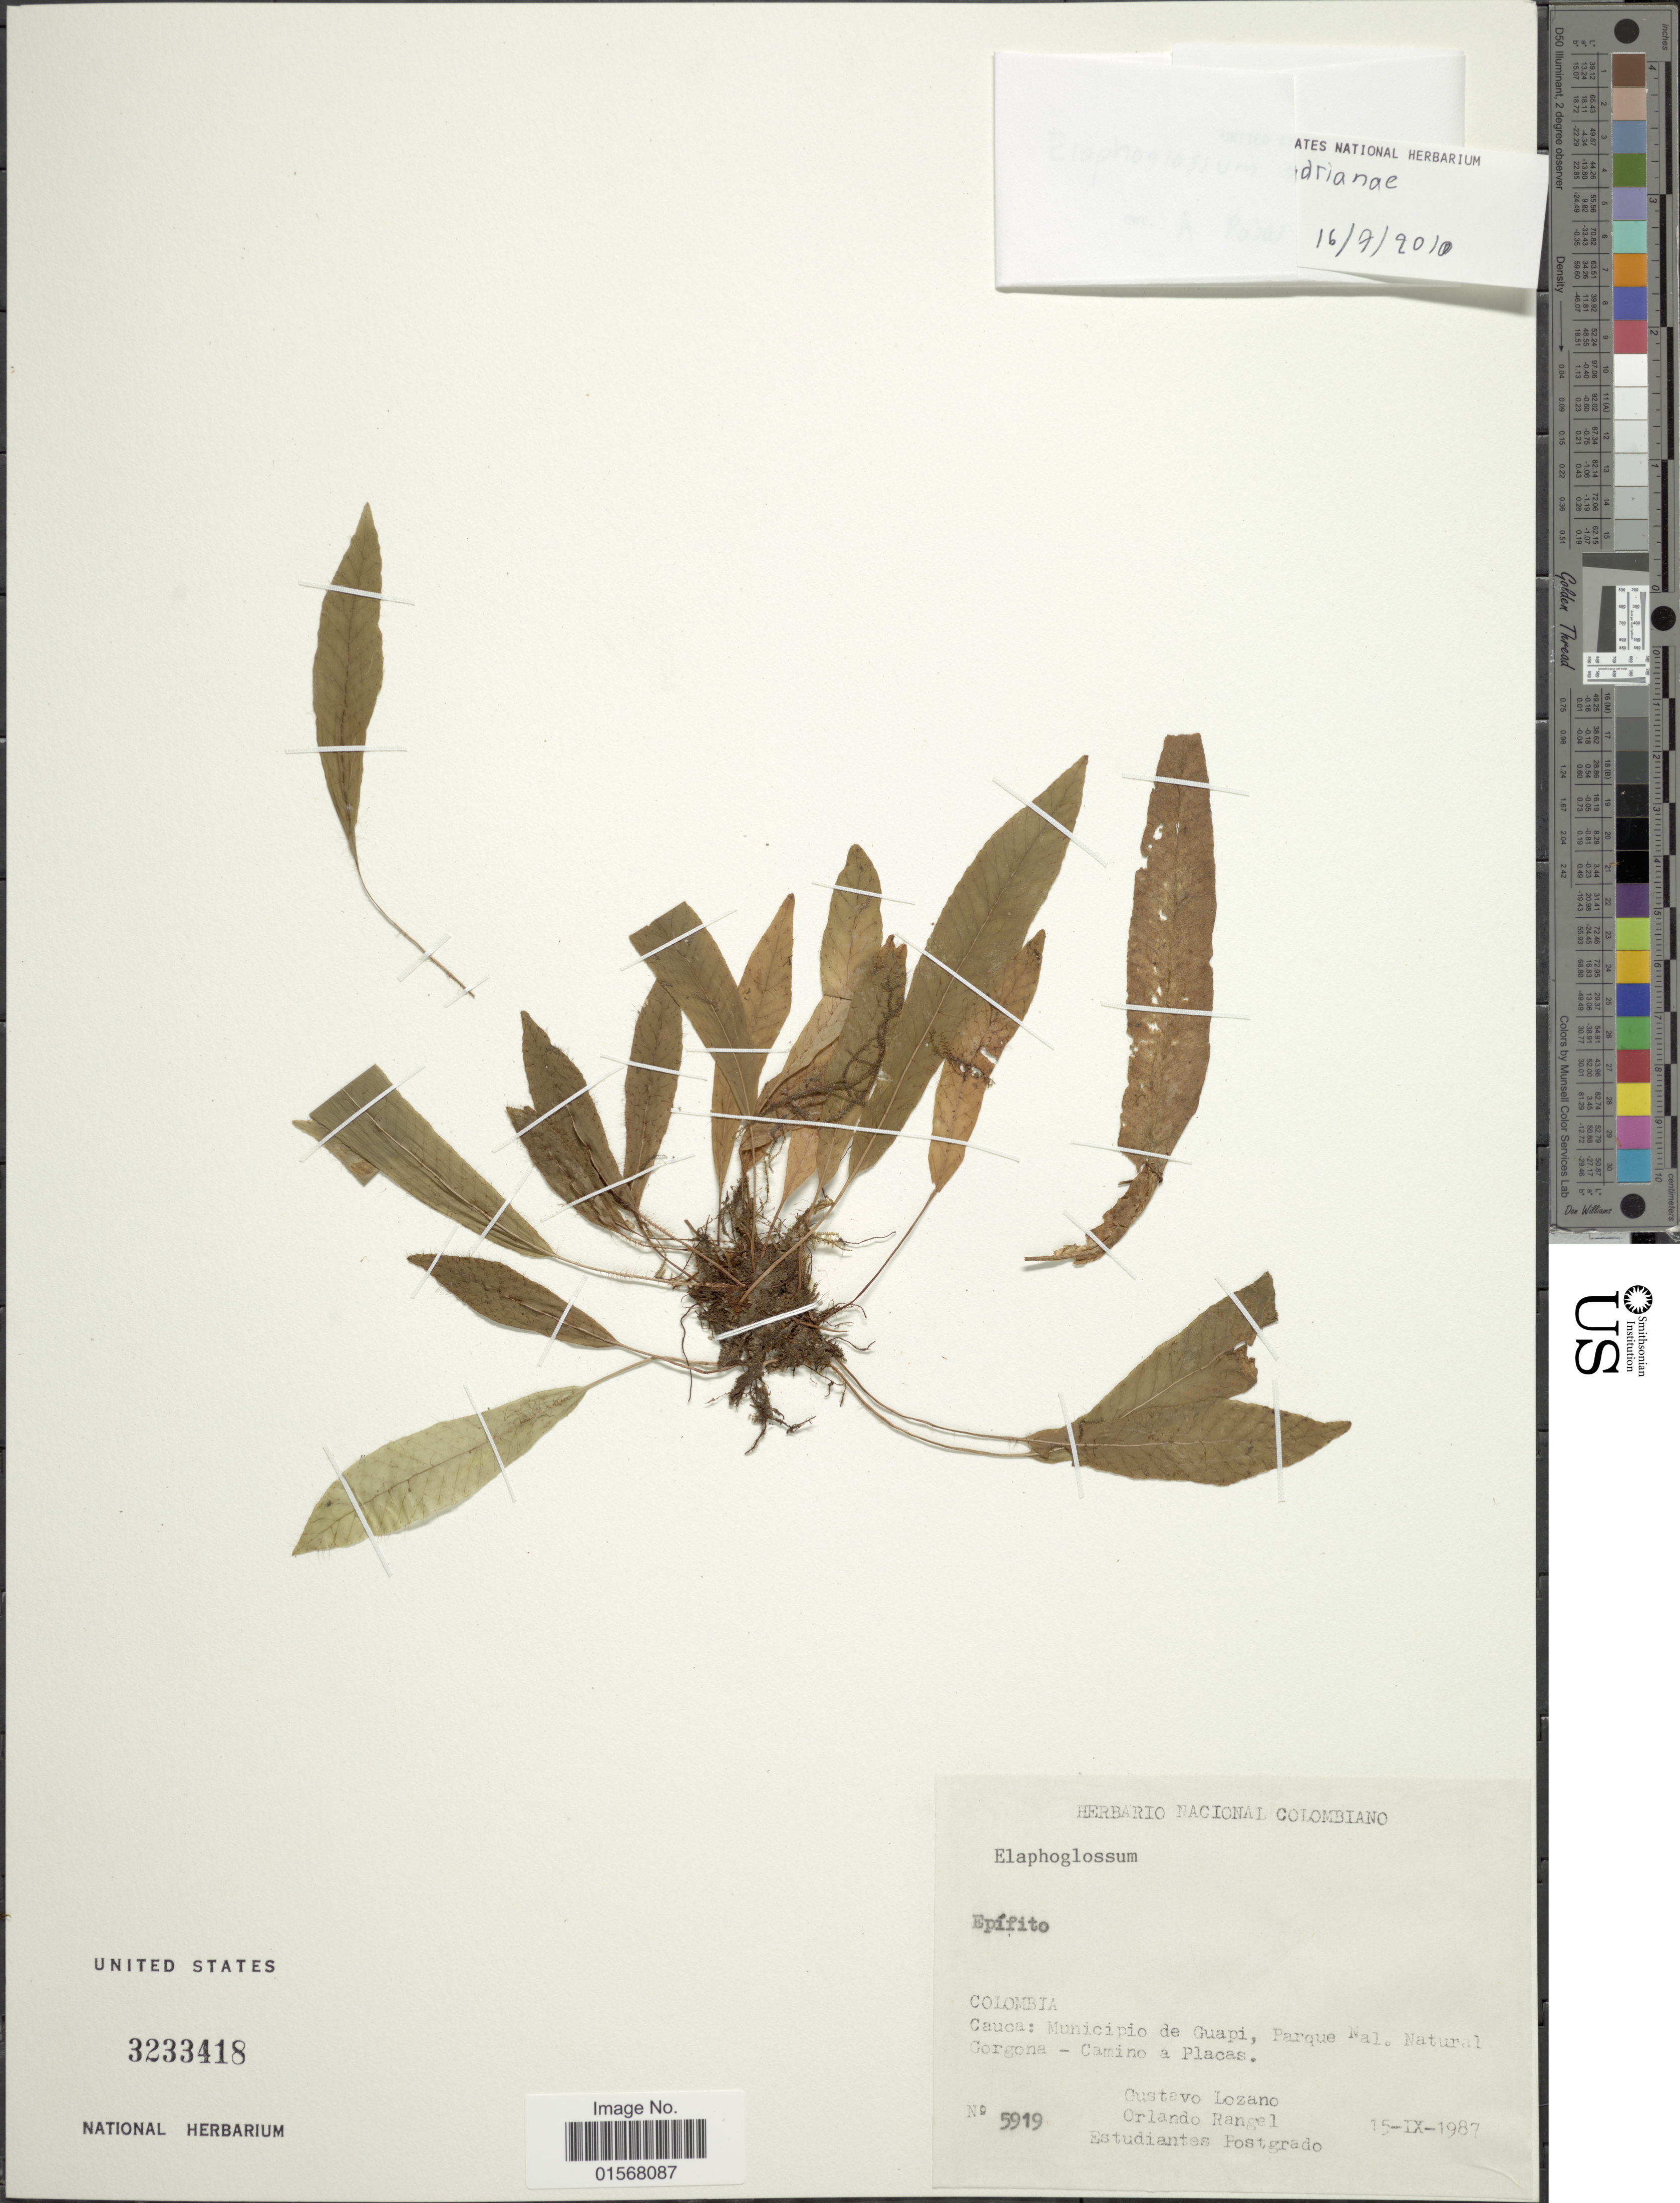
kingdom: Plantae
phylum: Tracheophyta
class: Polypodiopsida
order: Polypodiales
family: Dryopteridaceae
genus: Elaphoglossum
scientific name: Elaphoglossum sp.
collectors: G. Lozano-Contreras, O. Rangel & Students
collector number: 5919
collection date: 1987-09-15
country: Colombia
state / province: Cauca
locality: Cauca: Municipio de Guapi, Parque Nal. Natural Gorgona- Camino a Placas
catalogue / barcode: US 3233418